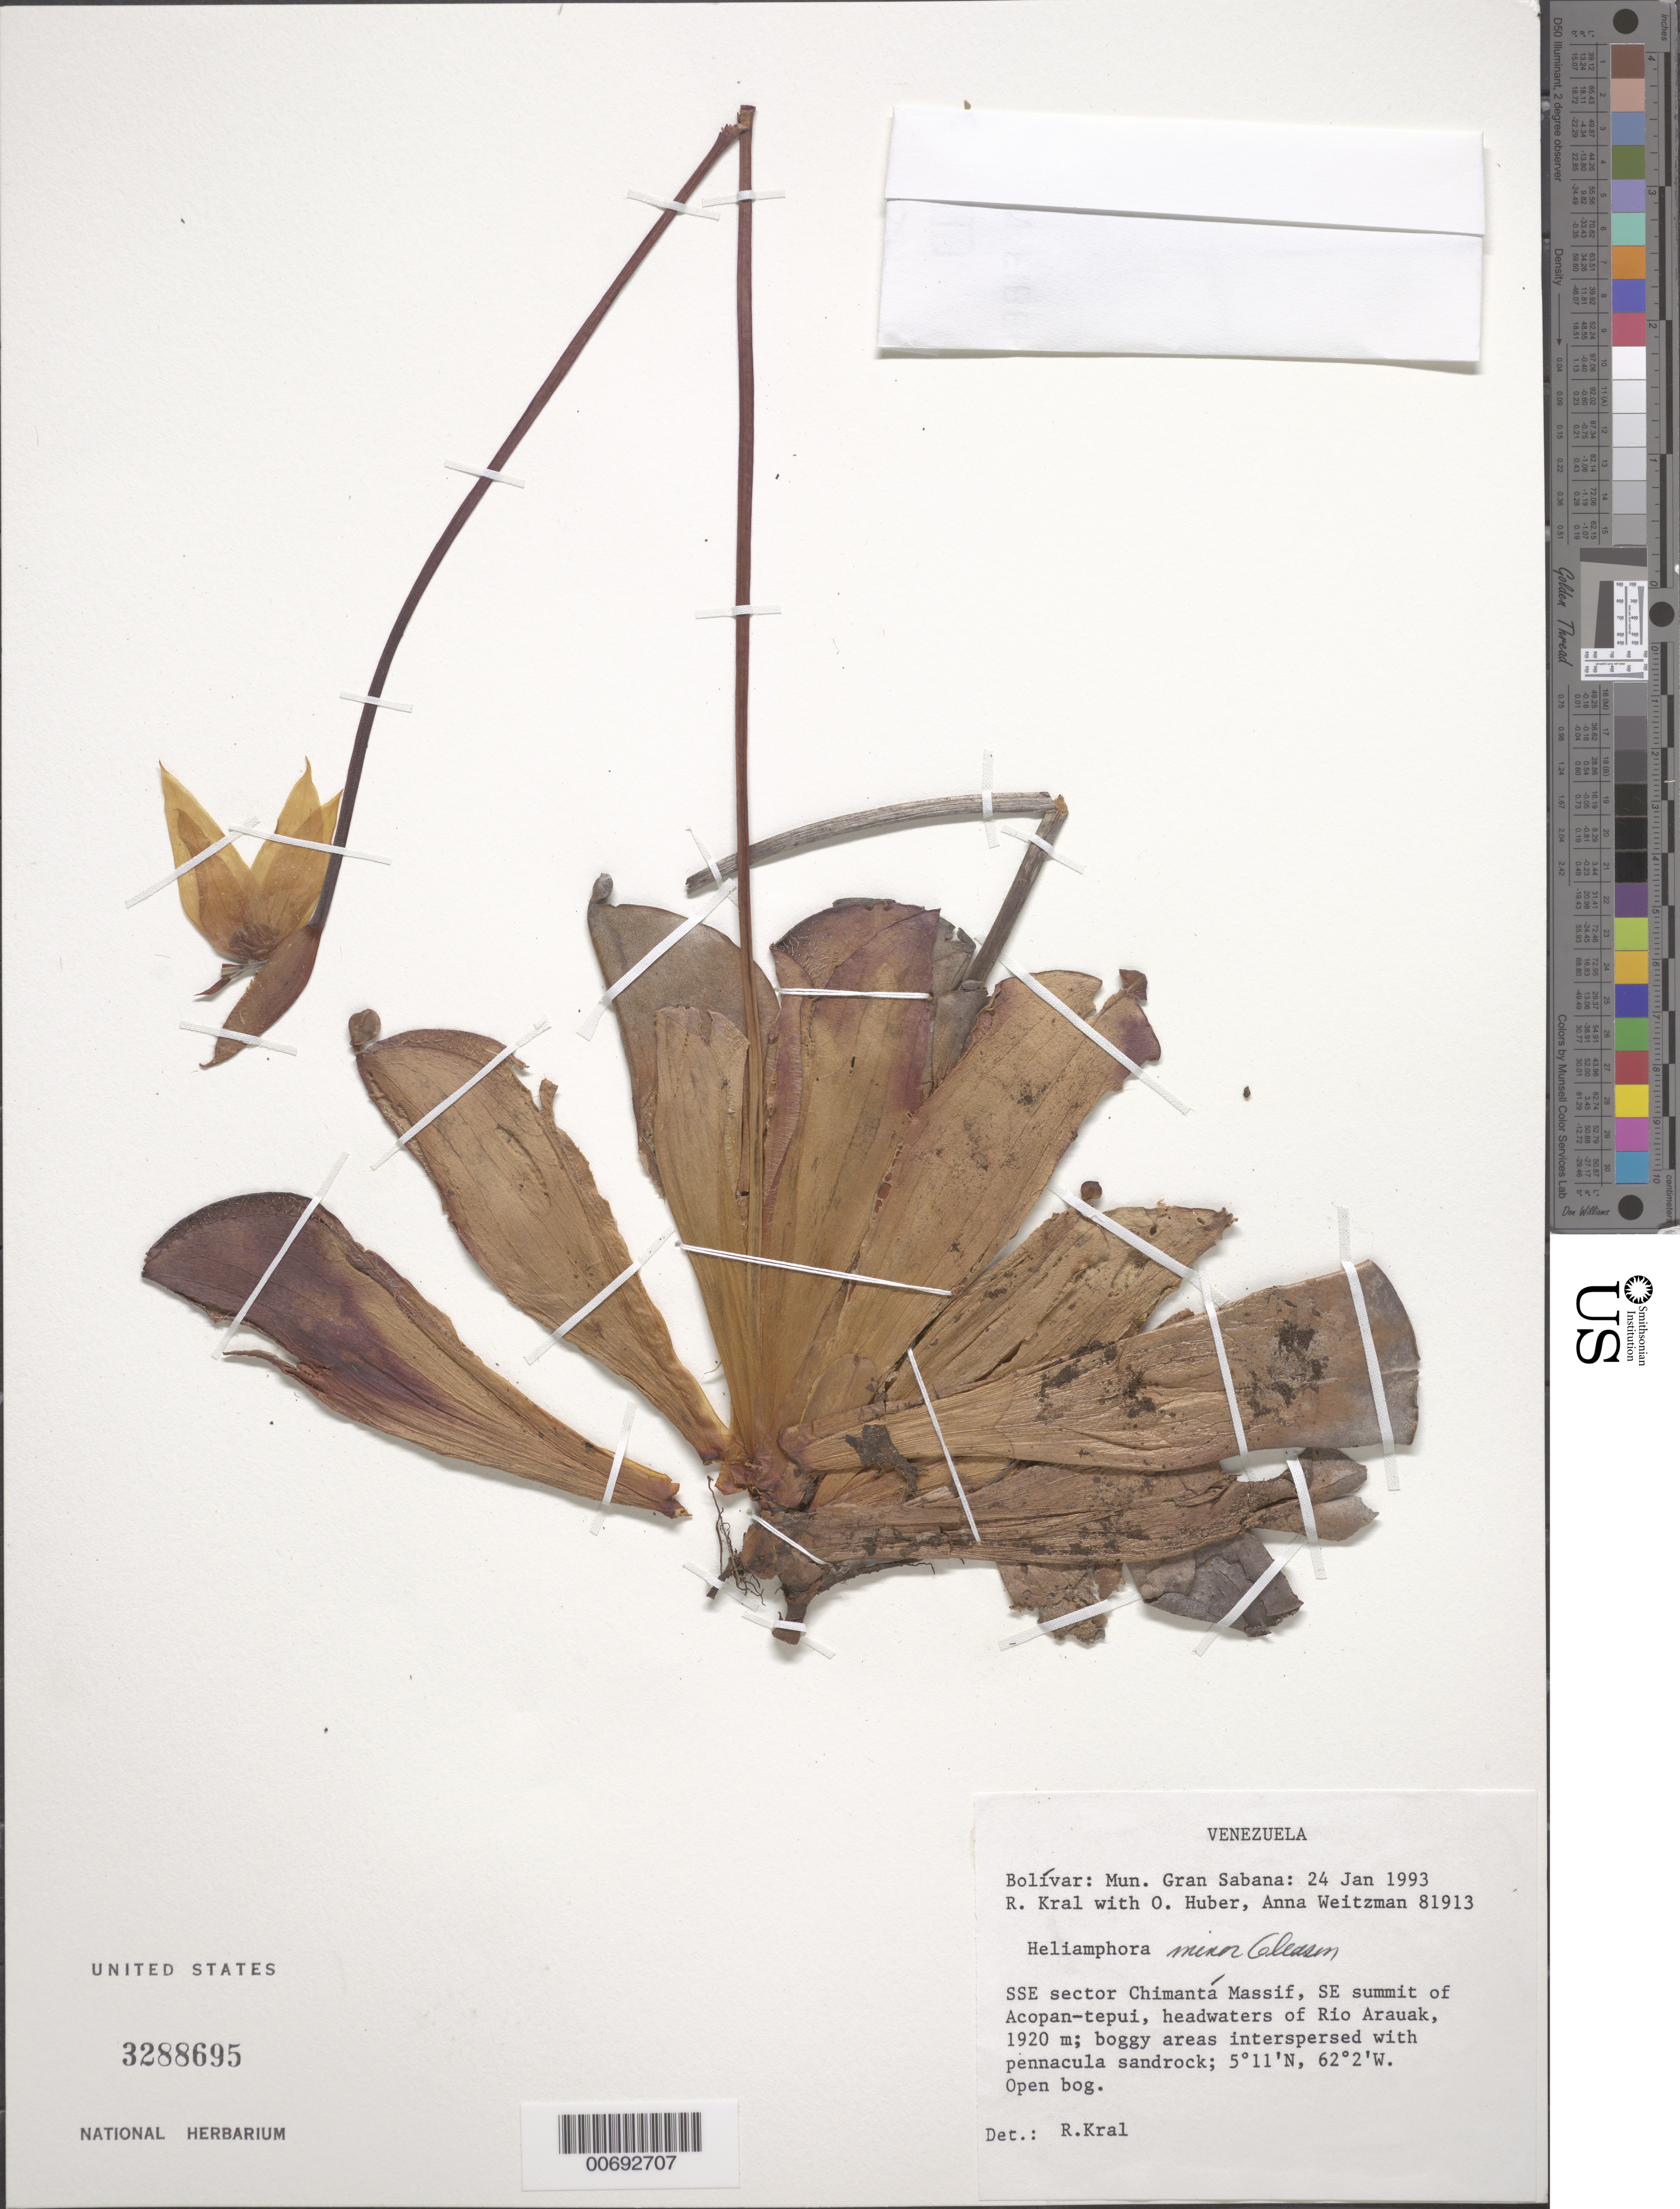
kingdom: Plantae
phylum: Tracheophyta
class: Magnoliopsida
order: Ericales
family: Sarraceniaceae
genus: Heliamphora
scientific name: Heliamphora minor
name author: Gleason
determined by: Kral, Robert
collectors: R. Kral, O. Huber & A. L. Weitzman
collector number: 81913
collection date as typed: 24-Jan-93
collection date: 1993-01-24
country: Venezuela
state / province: Bolívar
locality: Mun. Gran Sabana, SSE sector Chimantá Massif, Acopan-tepuí, headwaters of Río Arauak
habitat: Boggy areas interspersed with pennacula sandrock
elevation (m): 1920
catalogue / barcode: US 3288695